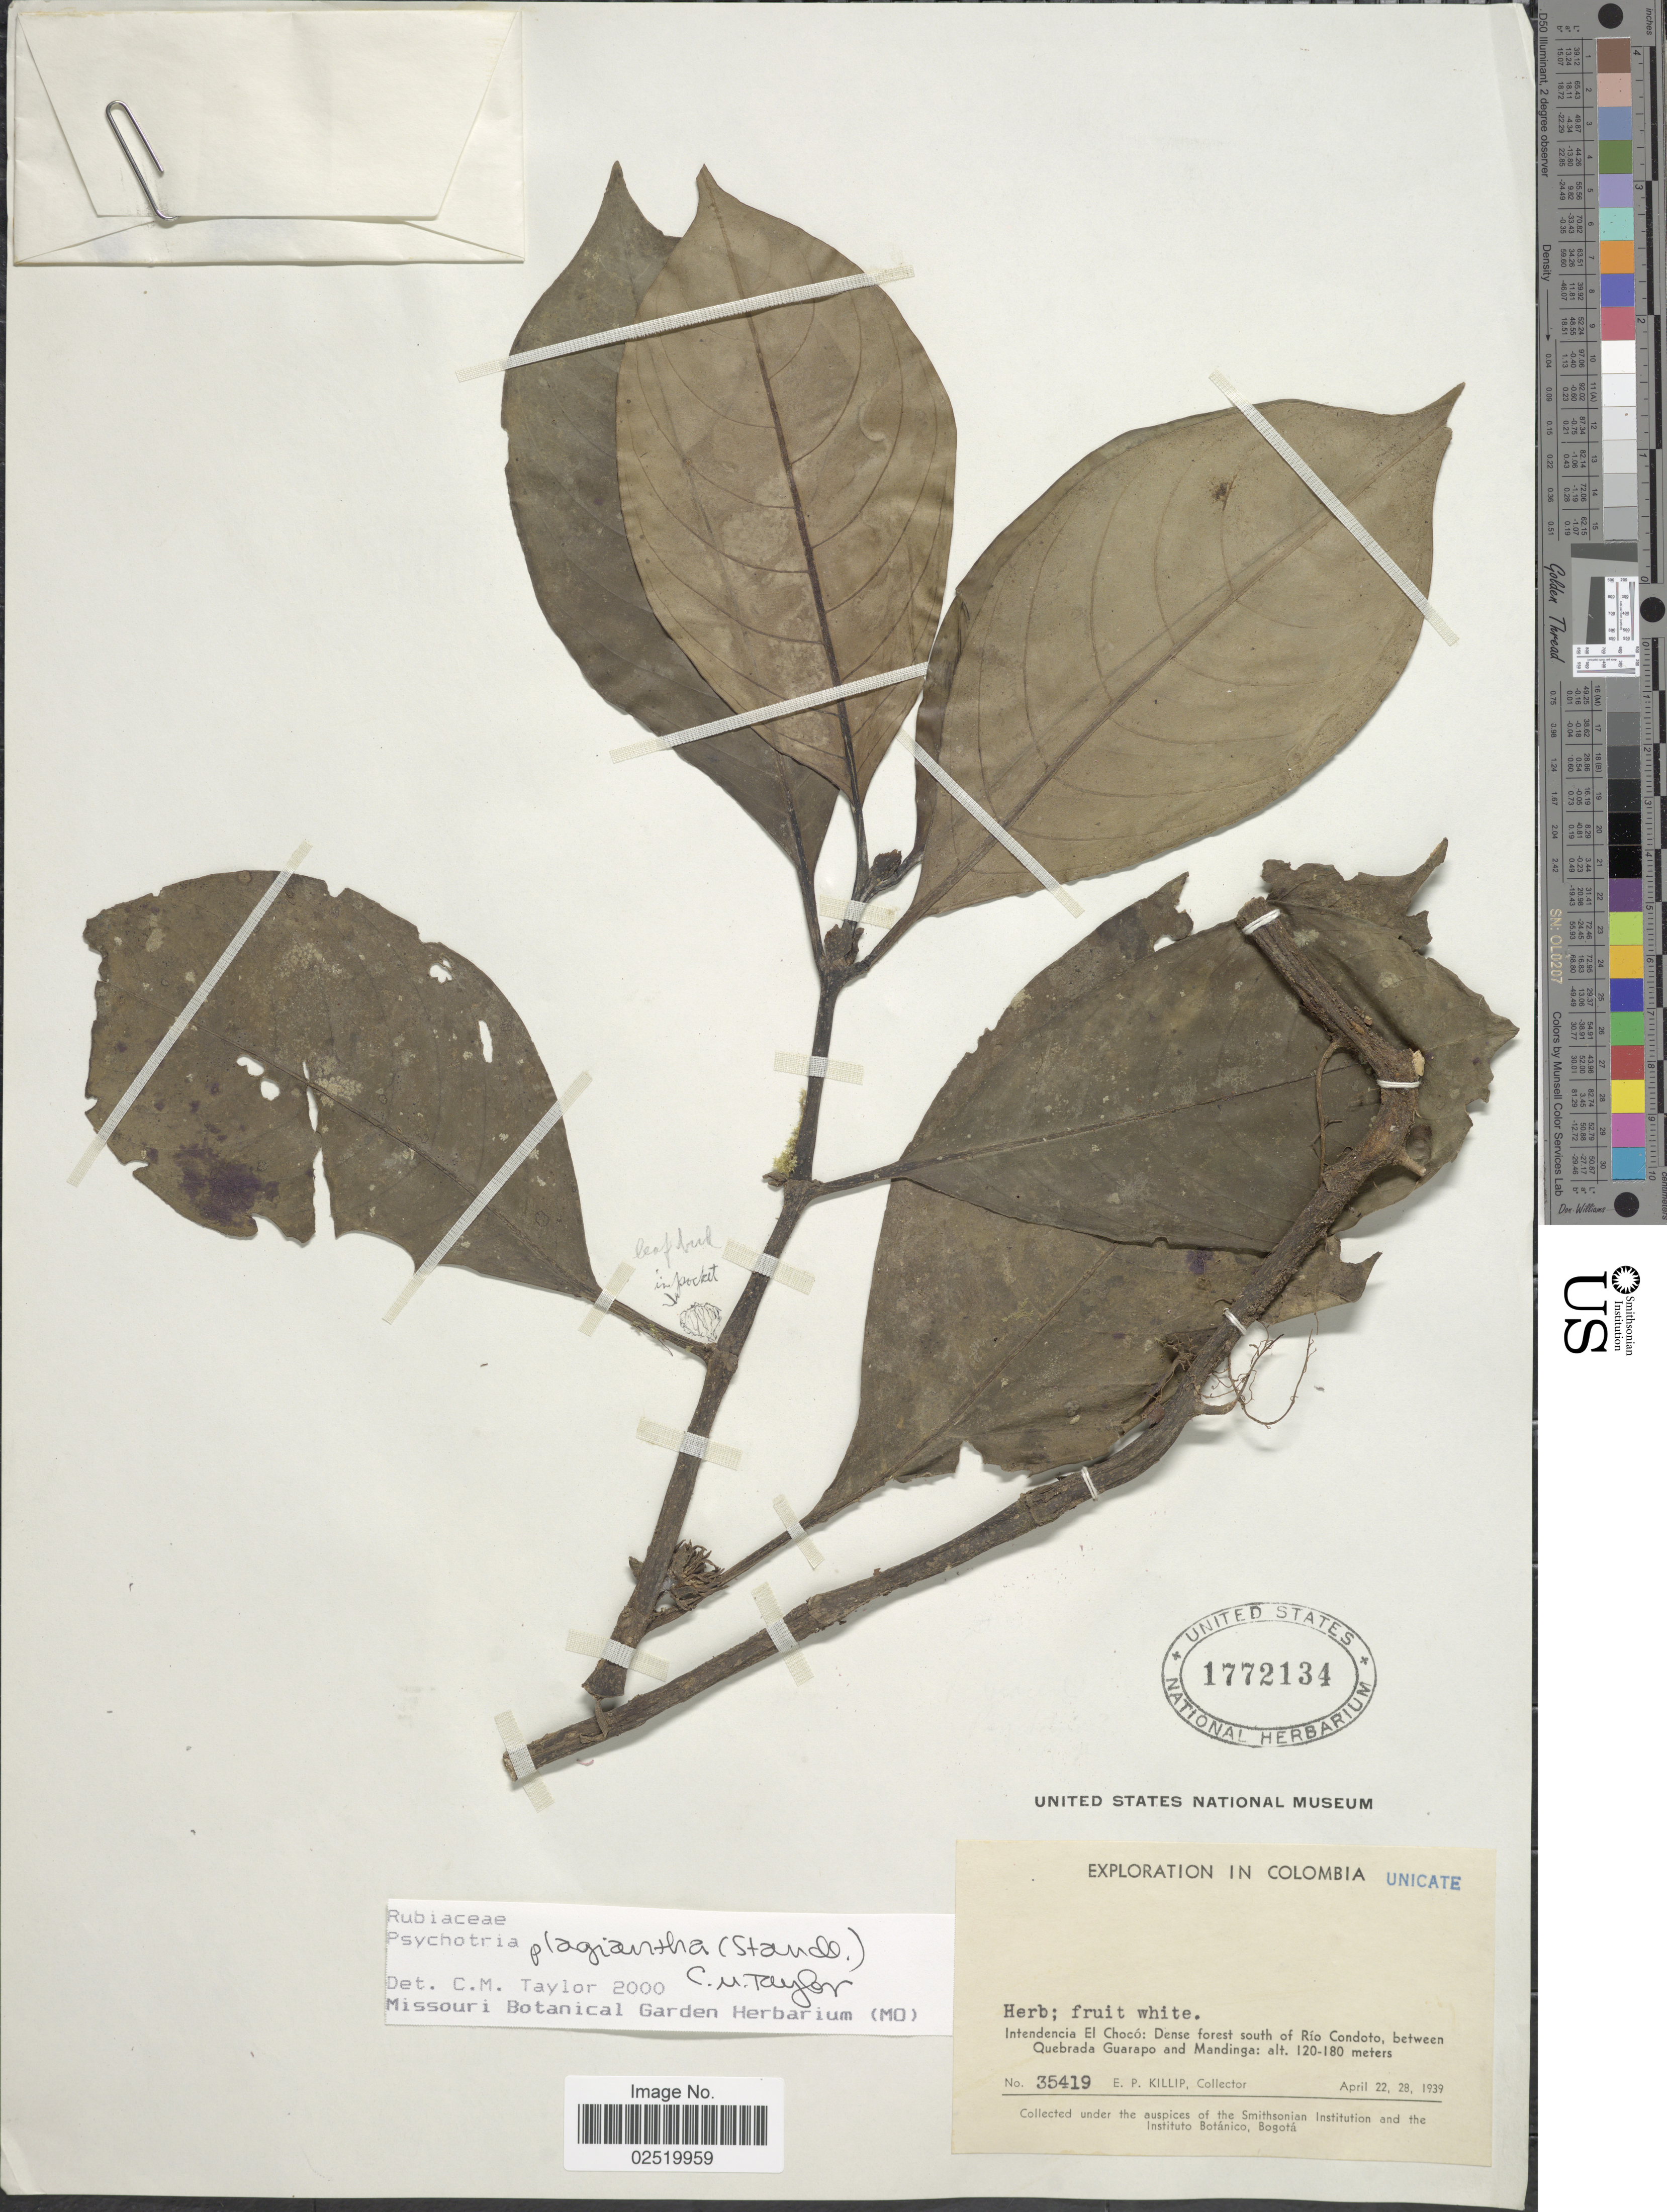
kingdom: Plantae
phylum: Tracheophyta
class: Magnoliopsida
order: Gentianales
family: Rubiaceae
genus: Psychotria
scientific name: Psychotria plagiantha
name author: (Standl.) C.M. Taylor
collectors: E. P. Killip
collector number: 35419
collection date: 1939-04-22/1939-04-28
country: Colombia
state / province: Chocó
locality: Dense forest south of Rio Condoto, between Quebrada Guarapo and Mandinga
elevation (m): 120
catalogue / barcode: US 1772134